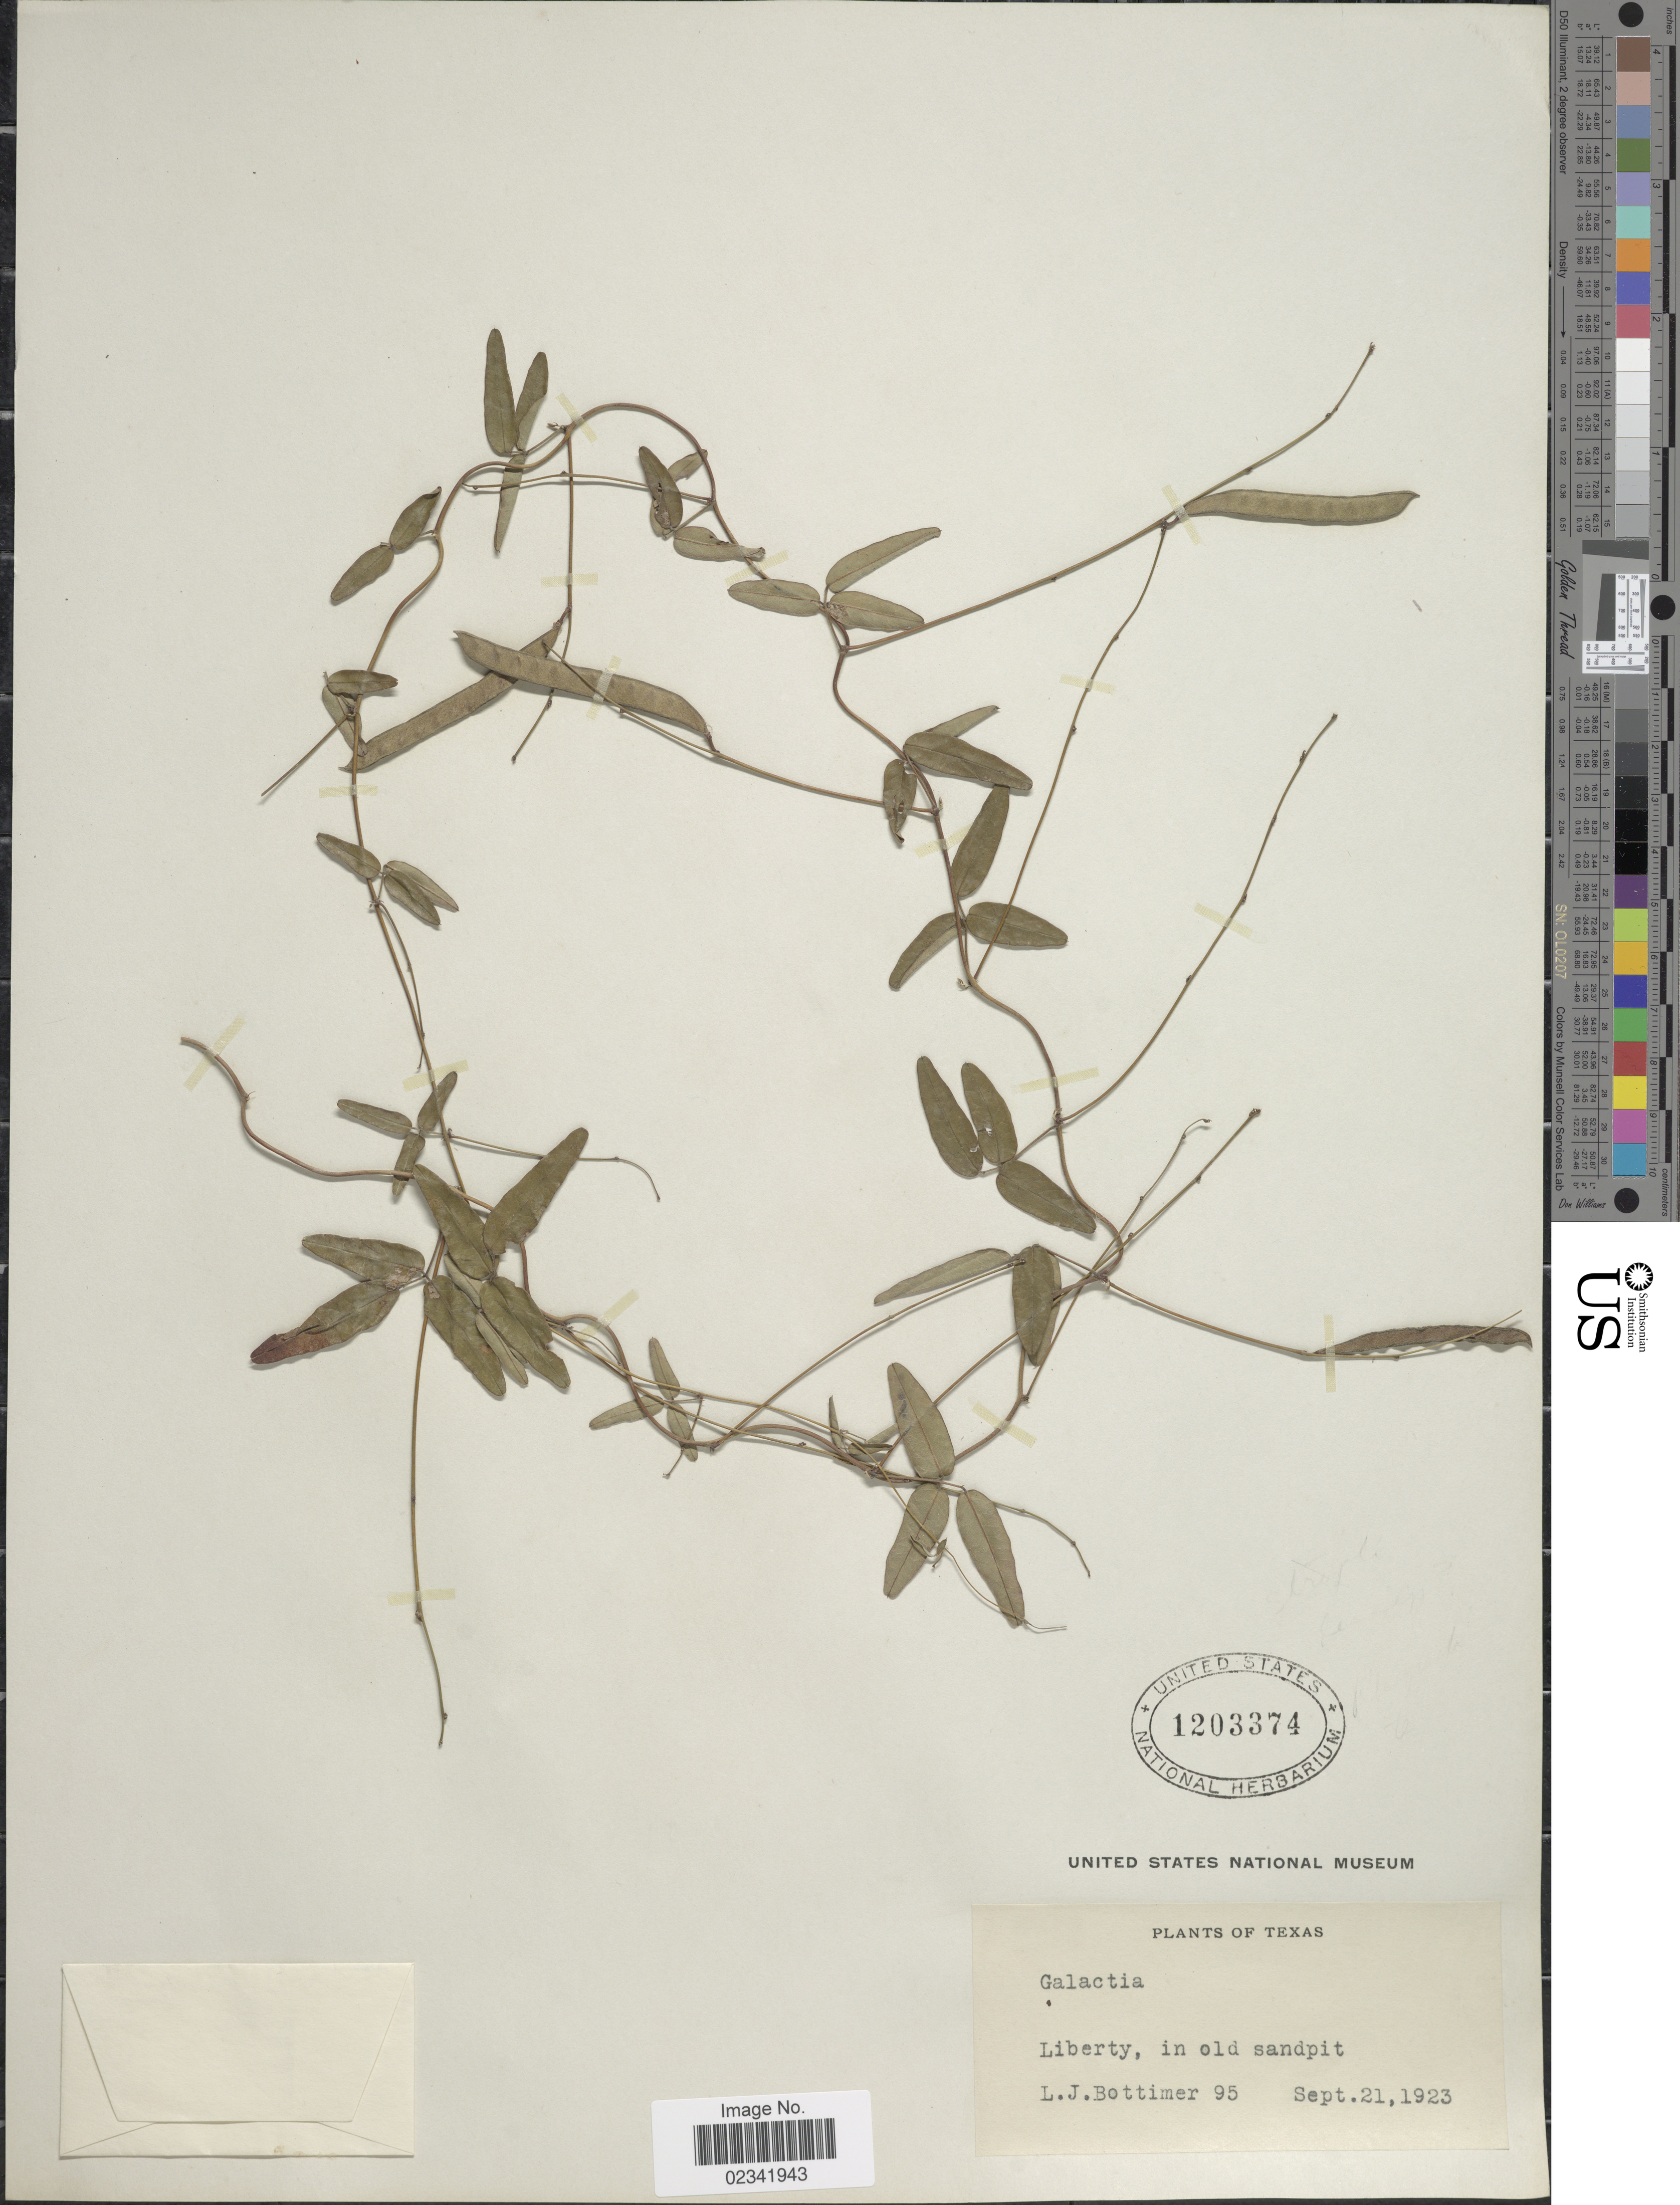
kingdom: Plantae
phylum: Tracheophyta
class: Magnoliopsida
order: Fabales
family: Fabaceae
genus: Galactia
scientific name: Galactia sp.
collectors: L. Bottimer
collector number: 95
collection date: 1923-09-21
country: United States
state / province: Texas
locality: Liberty, in old sandpit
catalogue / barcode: US 1203374